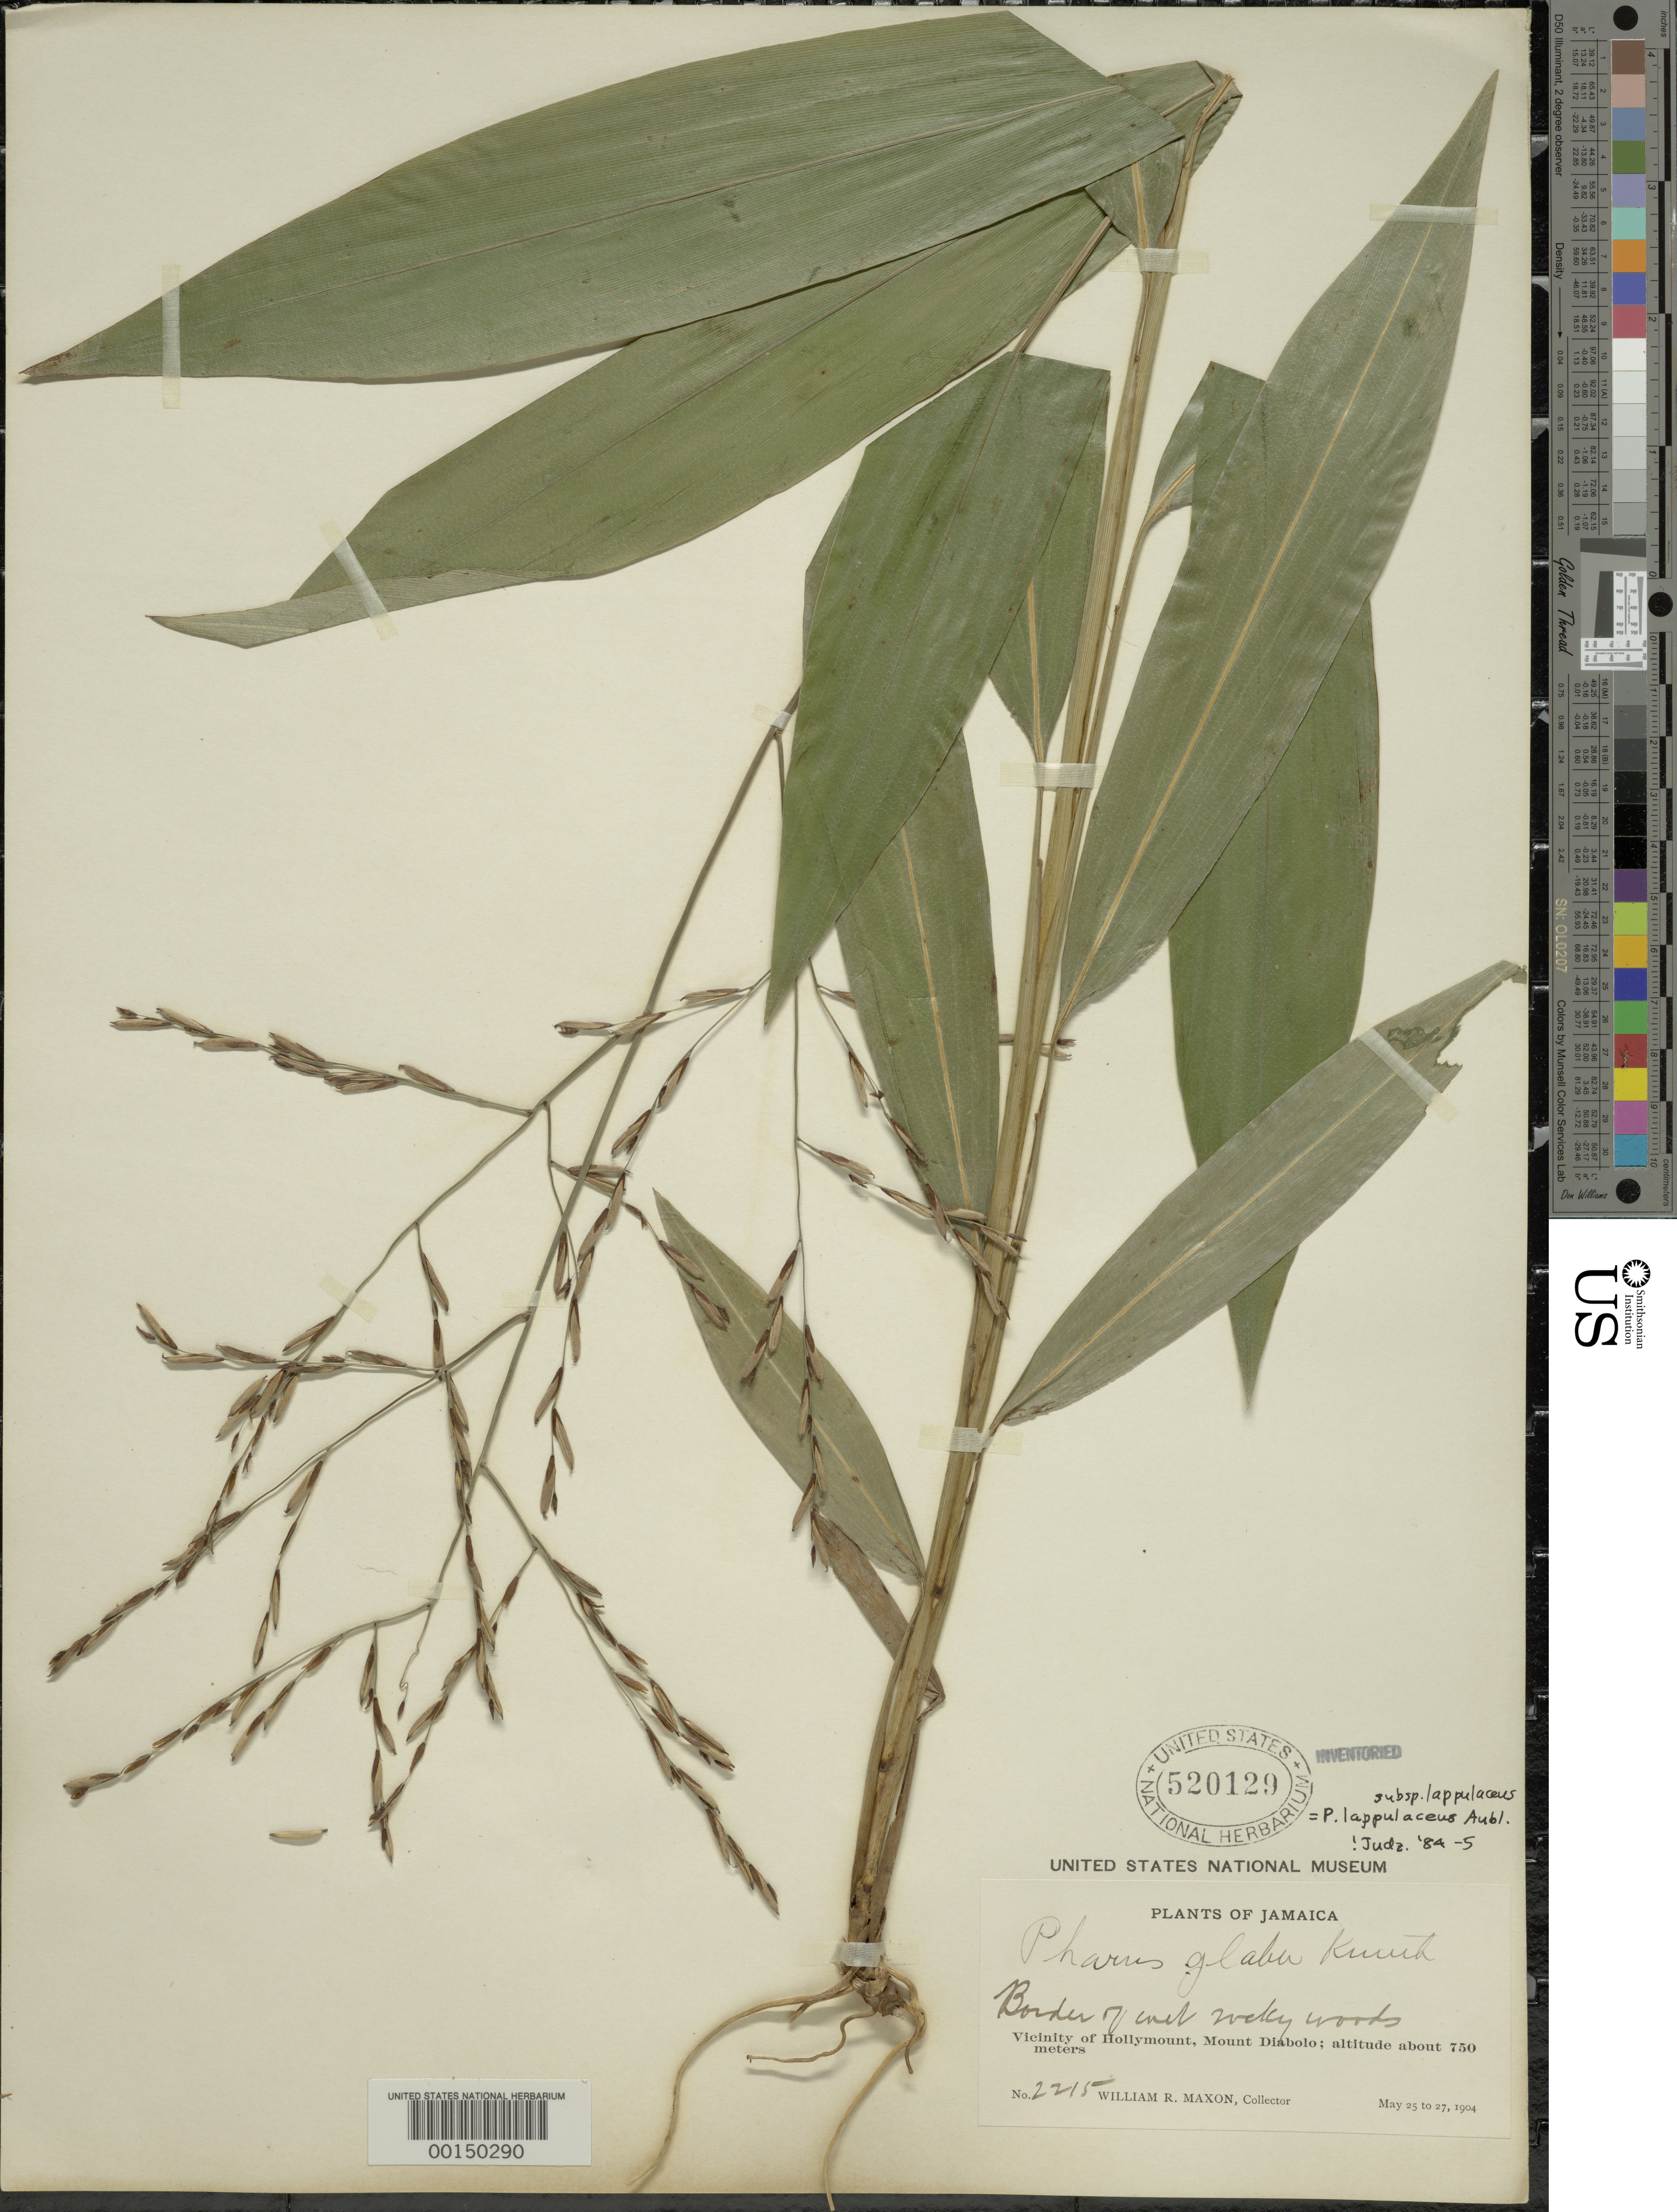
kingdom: Plantae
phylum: Tracheophyta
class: Liliopsida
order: Poales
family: Poaceae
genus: Pharus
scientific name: Pharus lappulaceus subsp. lappulaceus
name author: Aubl.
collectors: W. R. Maxon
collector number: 2215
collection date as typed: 25 May 1904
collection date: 1904-05-25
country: Jamaica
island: Greater Antilles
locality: Hollymount, mount diabolo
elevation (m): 750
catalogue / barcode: US 520129